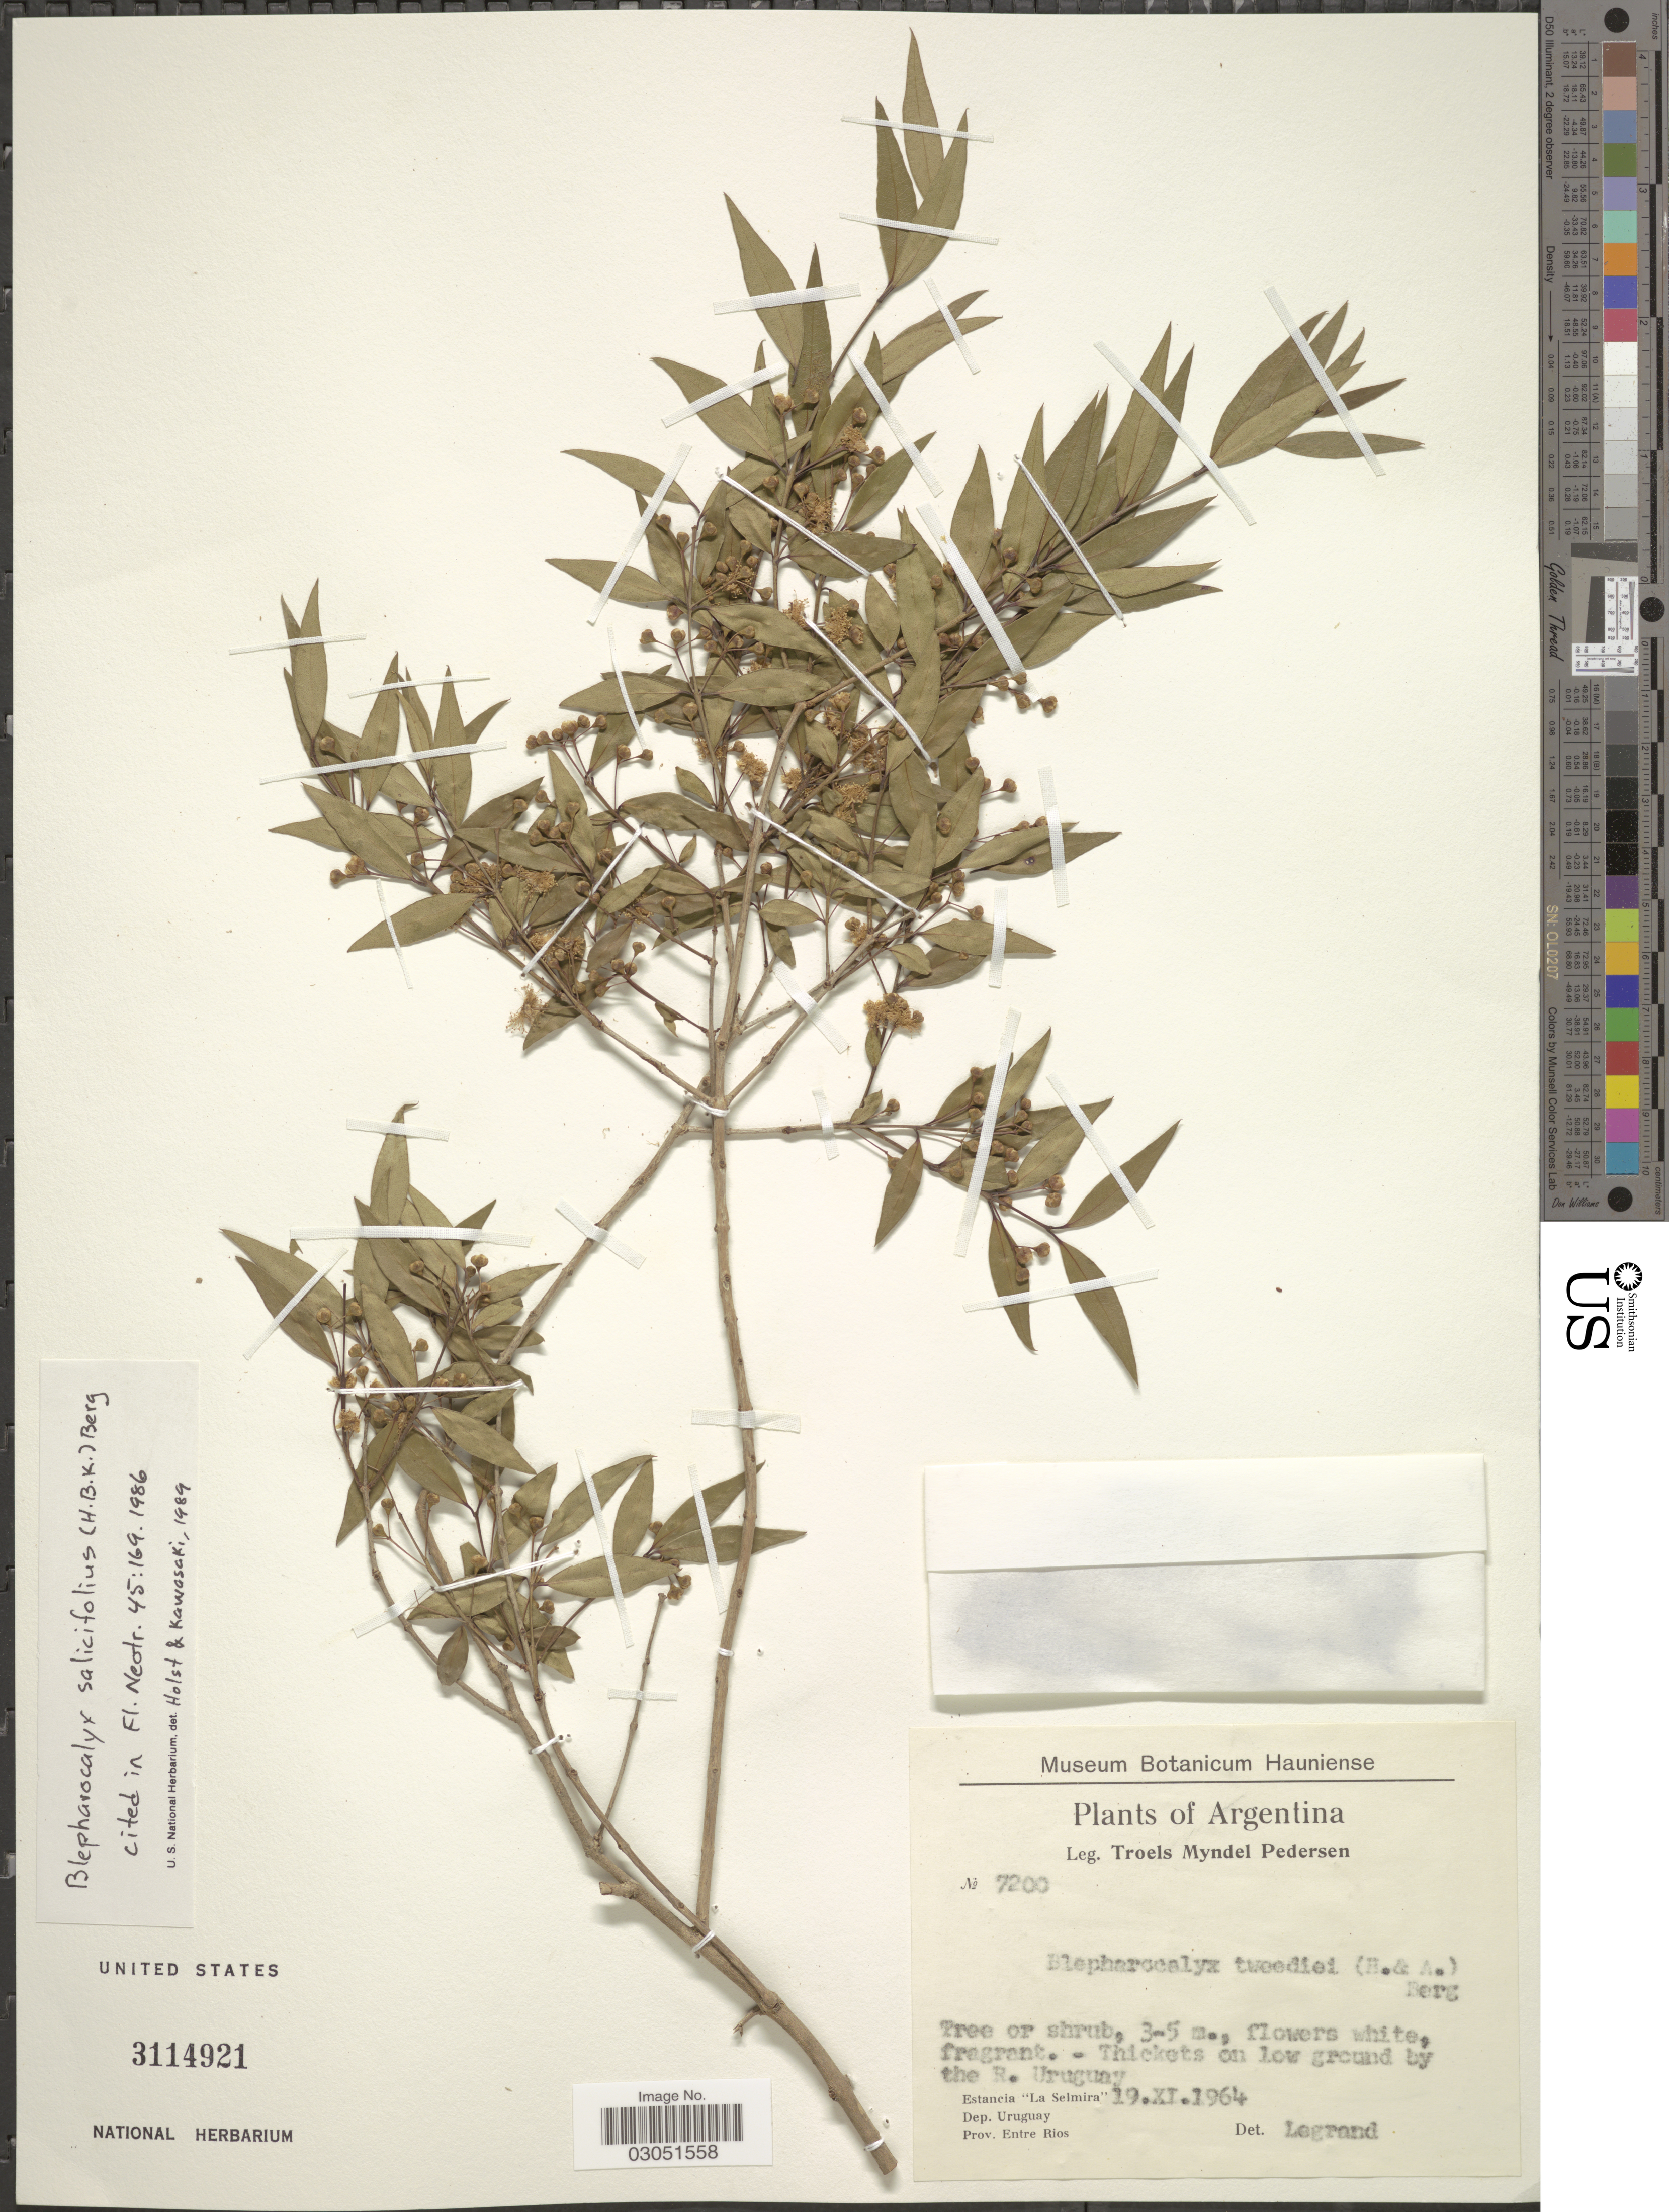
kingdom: Plantae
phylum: Tracheophyta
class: Magnoliopsida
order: Myrtales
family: Myrtaceae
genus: Blepharocalyx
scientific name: Blepharocalyx salicifolius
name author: (Kunth) O. Berg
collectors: T. Pederson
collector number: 7200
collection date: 1964-11-19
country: Argentina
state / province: Entre Rios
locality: Thickets on low ground by the R. Uruguay, Estancia "La Selmira", Dep. Uruguay, Prov. Entre Rios.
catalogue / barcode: US 3114921